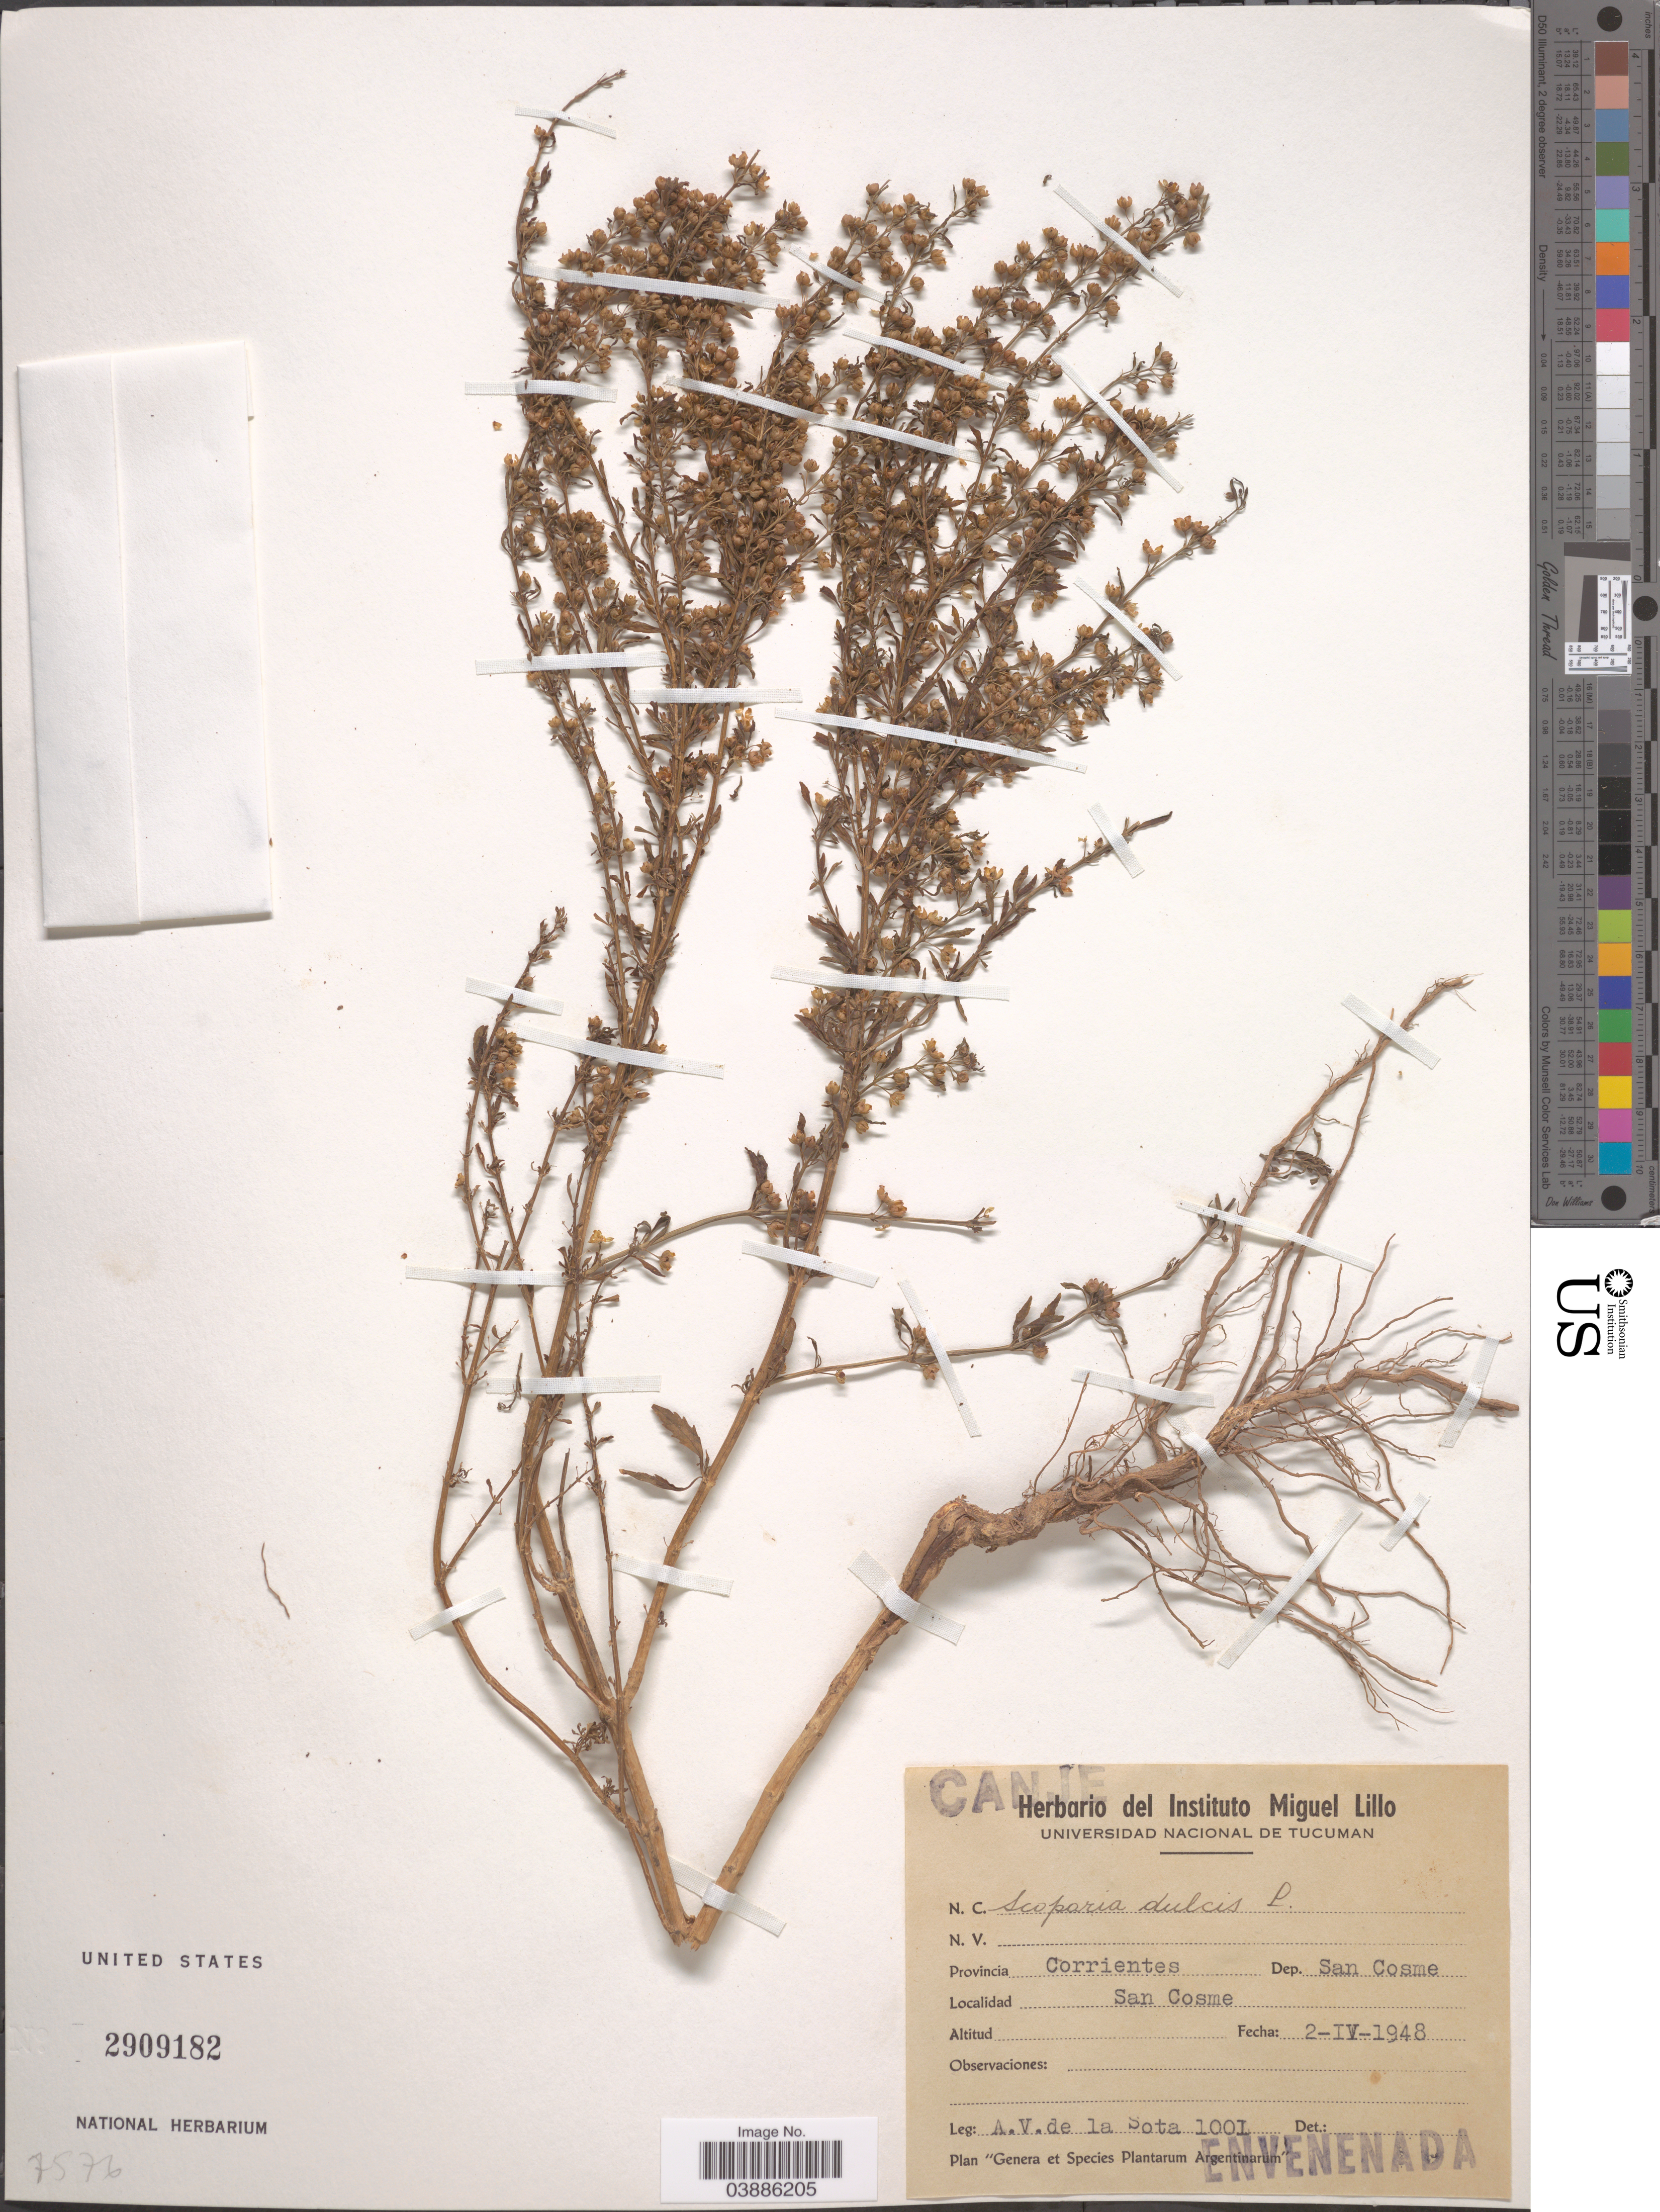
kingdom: Plantae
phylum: Tracheophyta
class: Magnoliopsida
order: Lamiales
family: Plantaginaceae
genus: Scoparia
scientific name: Scoparia dulcis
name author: L.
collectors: A. De la sota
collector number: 1001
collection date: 1948-04-02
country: Argentina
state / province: Corrientes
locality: Dep. San Cosme. San Cosme.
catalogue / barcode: US 2909182